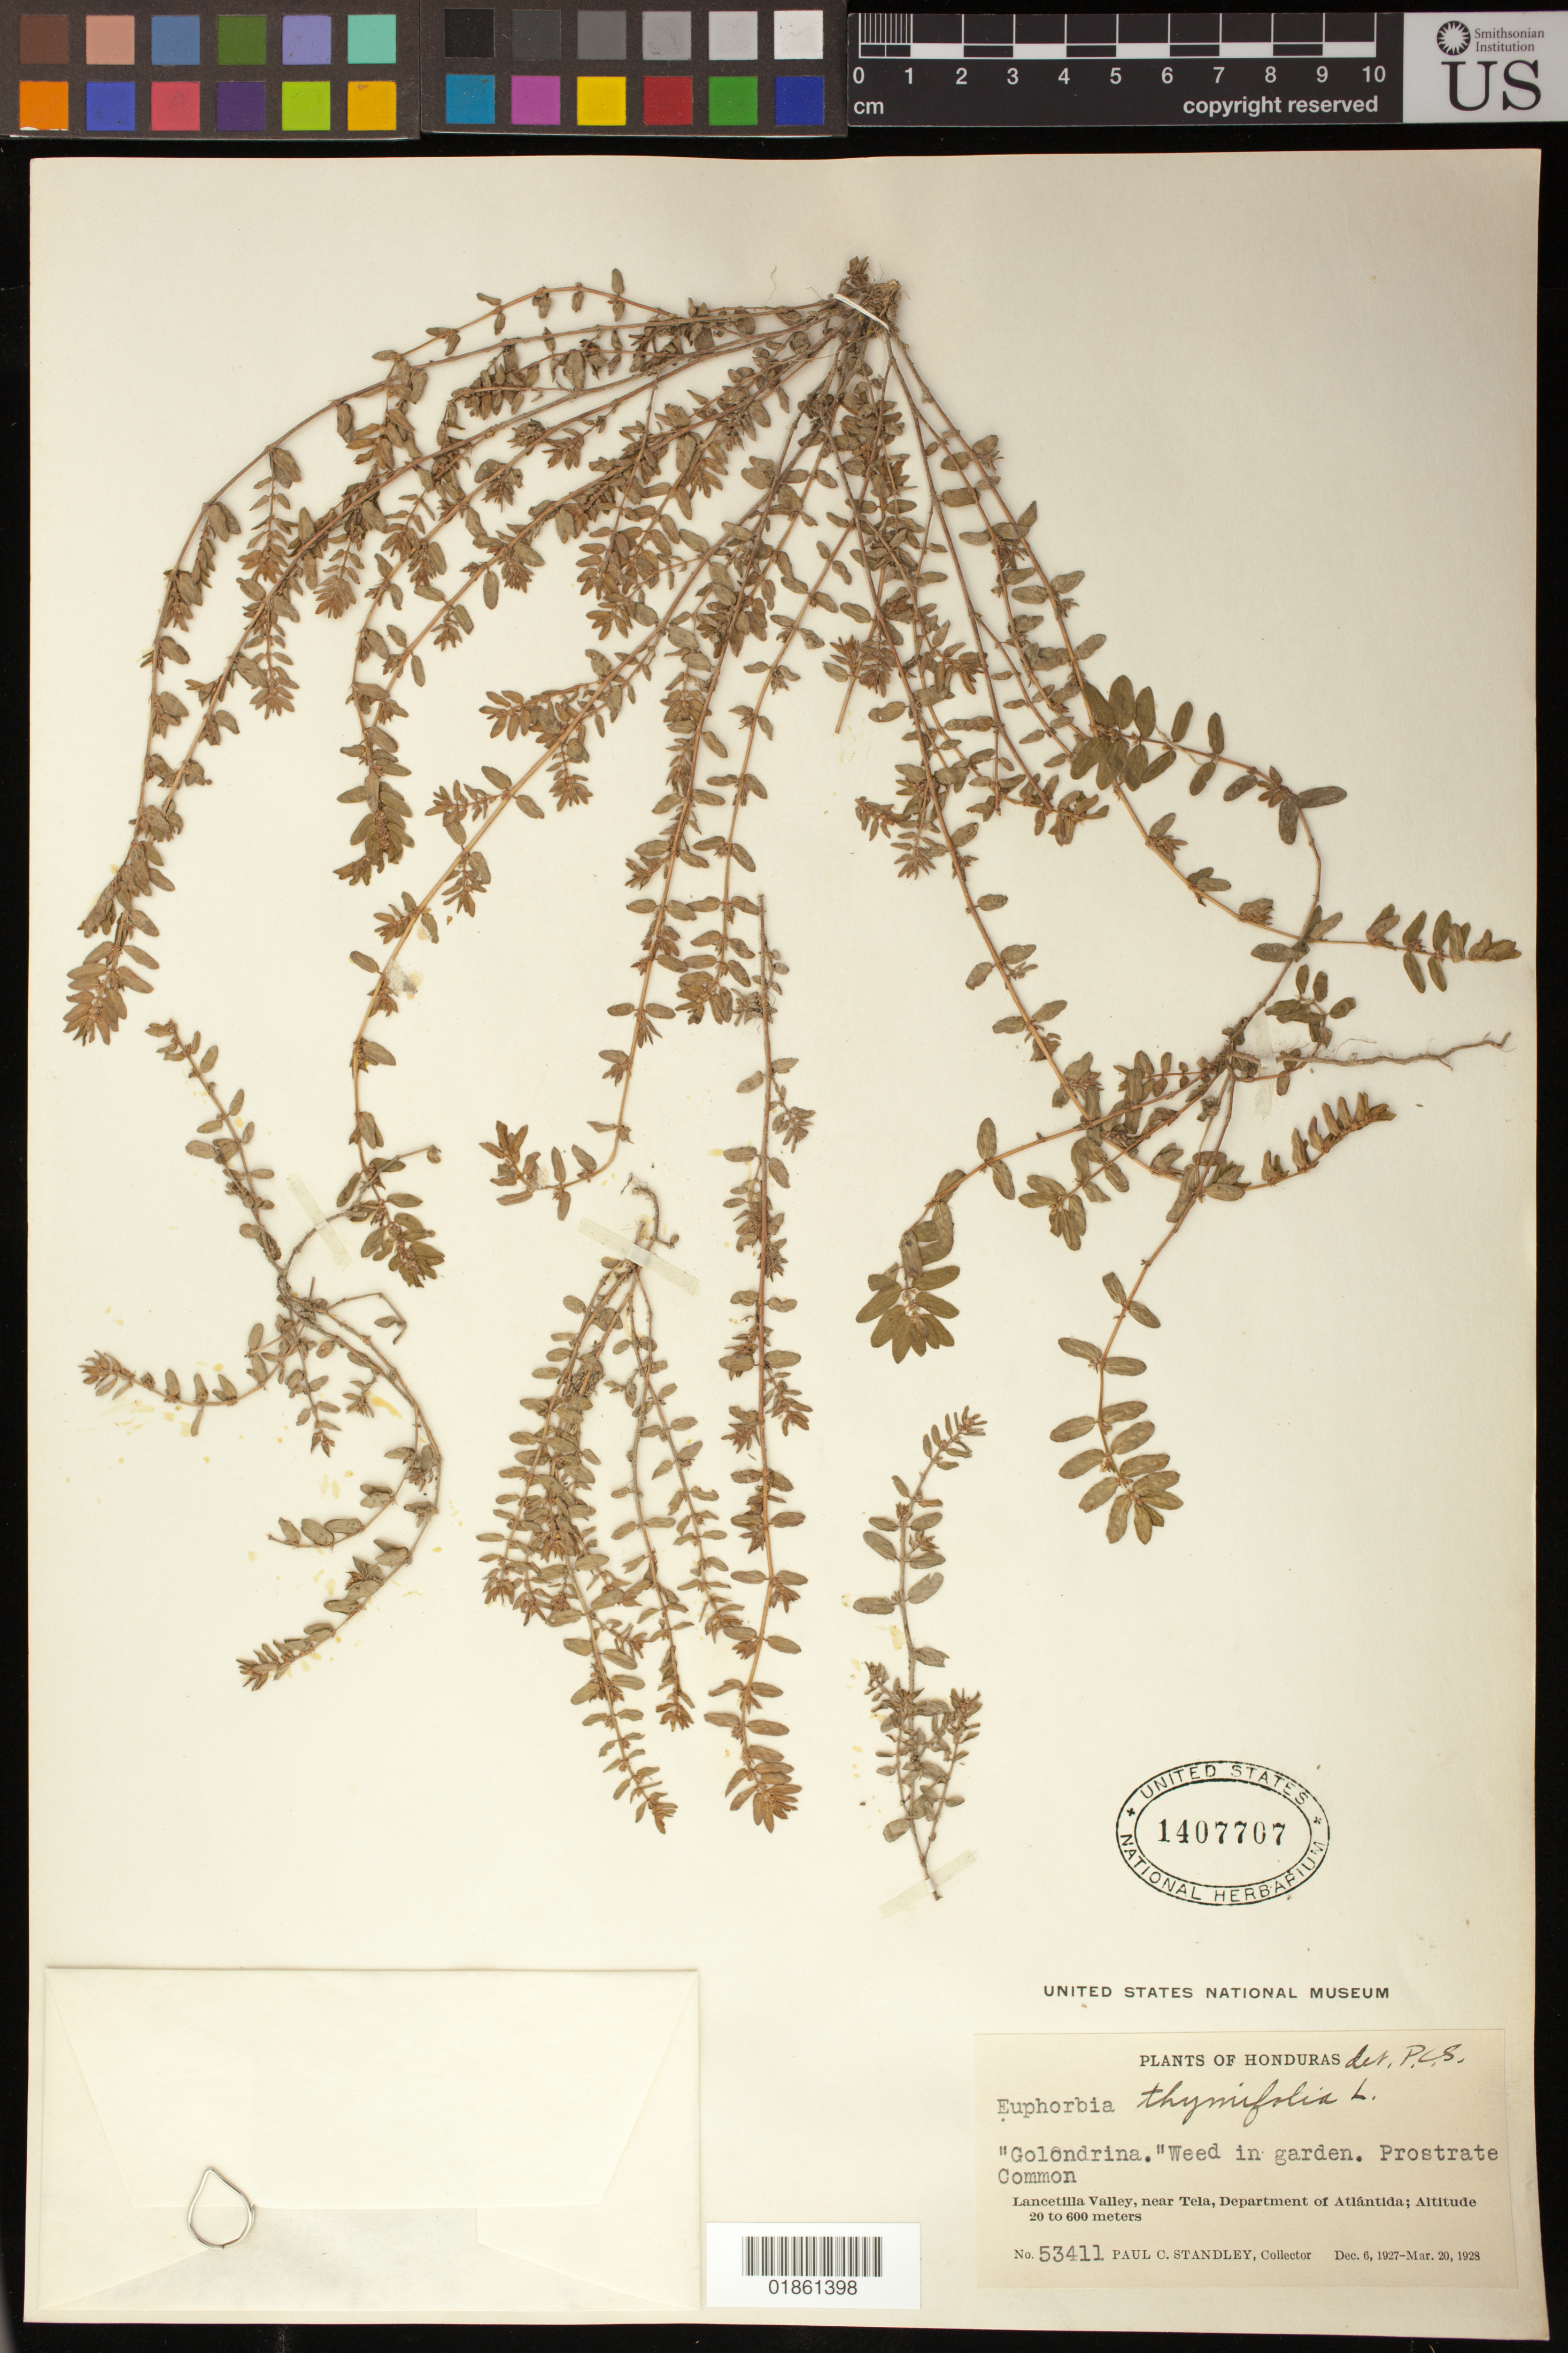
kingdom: Plantae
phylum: Tracheophyta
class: Magnoliopsida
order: Malpighiales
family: Euphorbiaceae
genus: Euphorbia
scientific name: Euphorbia thymifolia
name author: L.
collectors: P. C. Standley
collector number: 53411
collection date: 1927-12-06/1928-03-20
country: Honduras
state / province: Atlántida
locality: Lancetilla Valley, near Tela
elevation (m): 20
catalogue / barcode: US 1407707